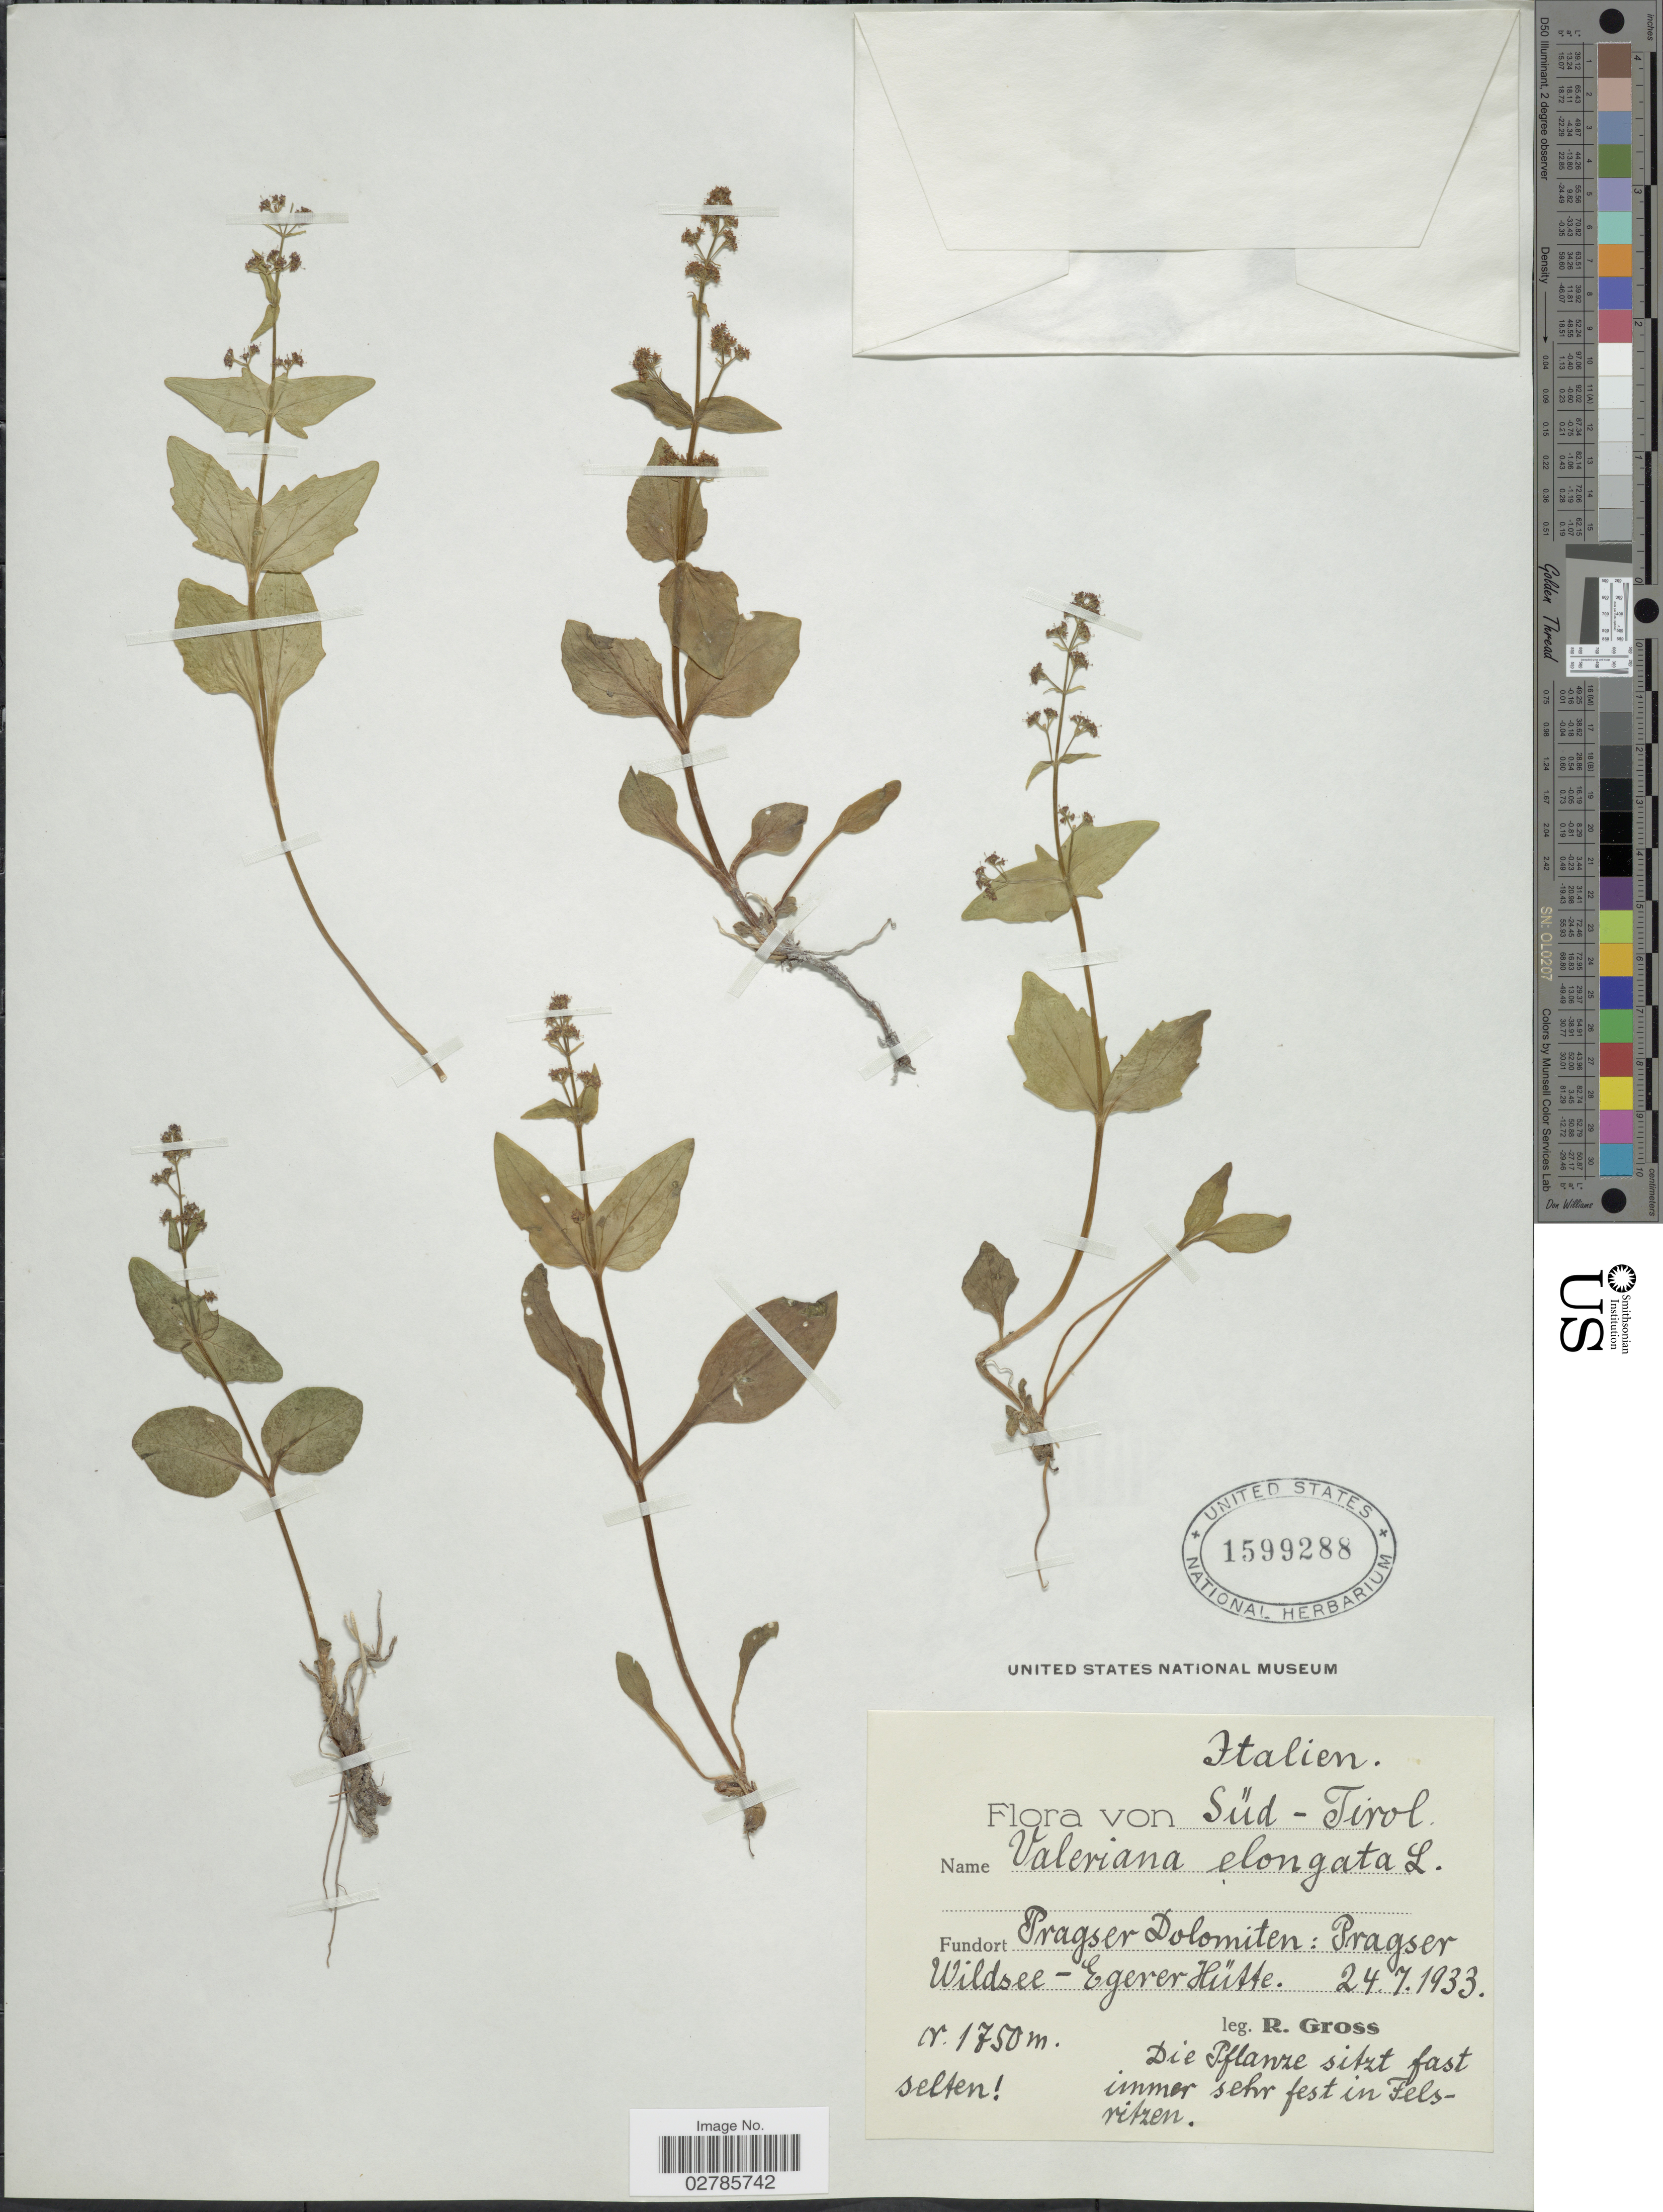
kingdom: Plantae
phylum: Tracheophyta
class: Magnoliopsida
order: Dipsacales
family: Caprifoliaceae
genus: Valeriana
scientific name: Valeriana elongata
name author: Jacq.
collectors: R. Gross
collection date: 1933-07-24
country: Italy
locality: Süd - Tirol, Fundort Pragser Dolomiten: Pragser Wildsee-Egerer Hütte.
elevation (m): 1750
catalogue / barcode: US 1599288